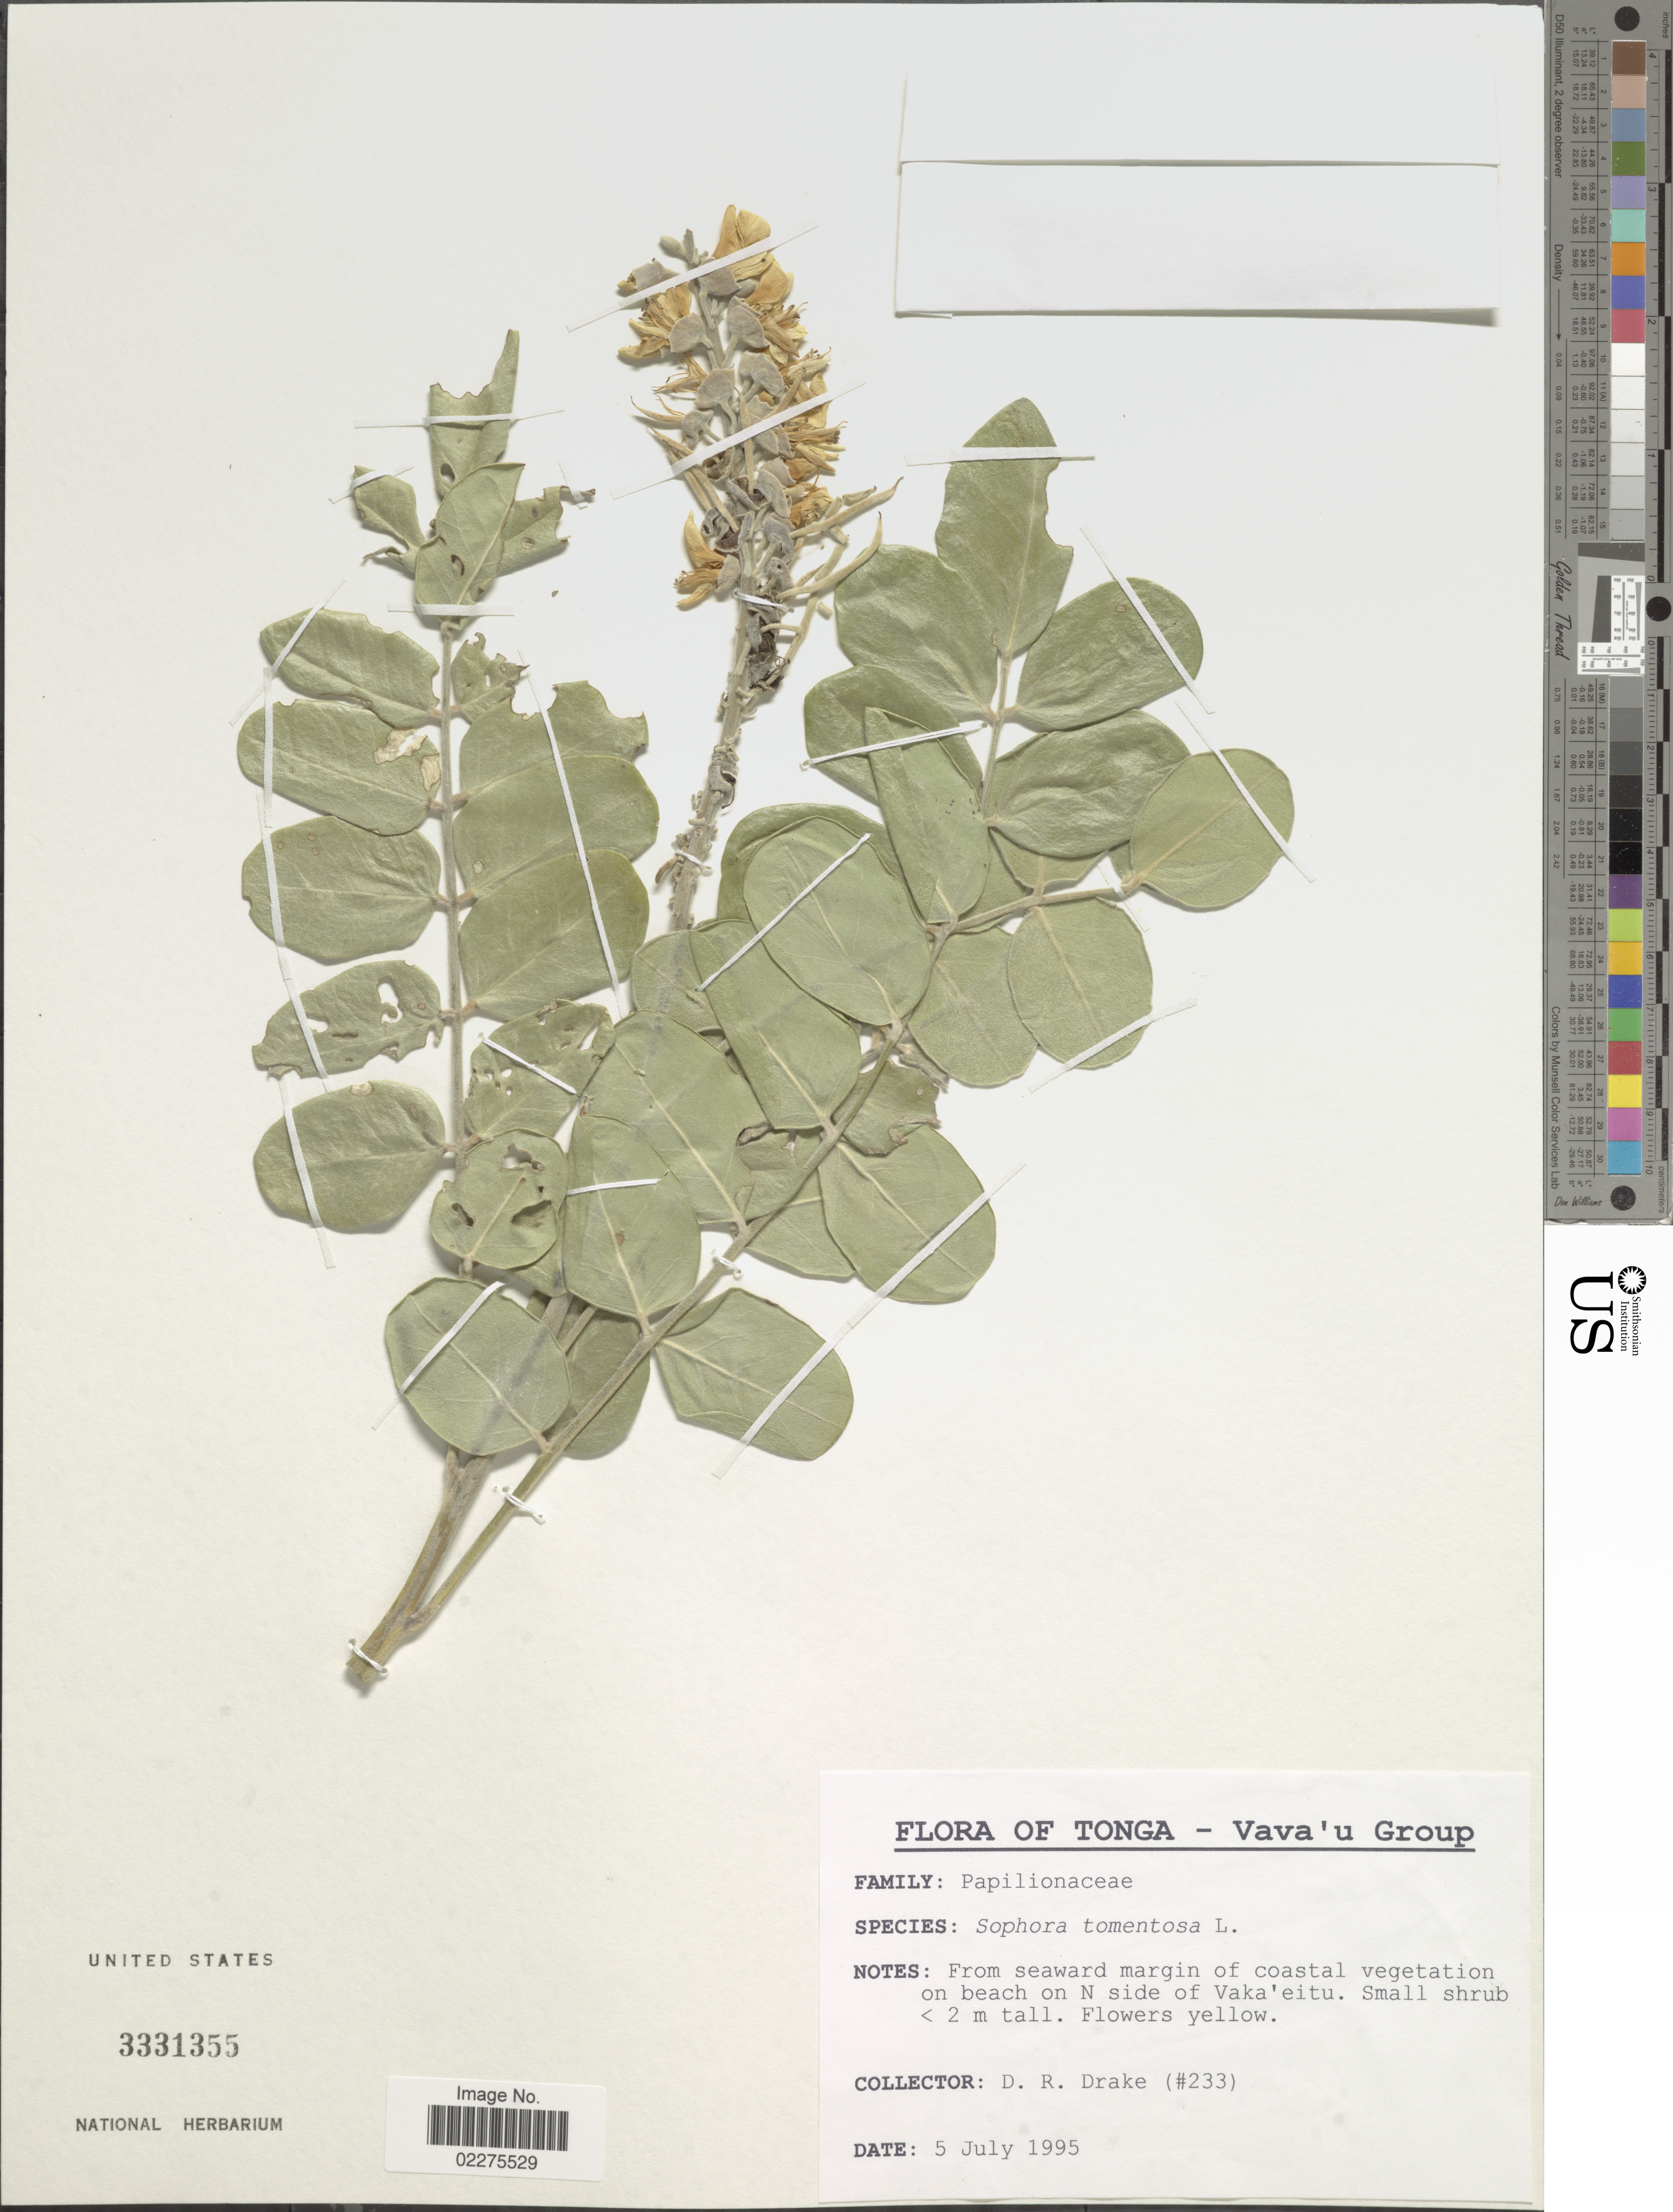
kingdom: Plantae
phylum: Tracheophyta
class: Magnoliopsida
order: Fabales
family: Fabaceae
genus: Sophora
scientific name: Sophora tomentosa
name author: L.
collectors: D.R. Drake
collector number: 233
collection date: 1995-07-05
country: Tonga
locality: Vava'u Group. on beach on N side of Vaka'eitu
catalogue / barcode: US 3331355